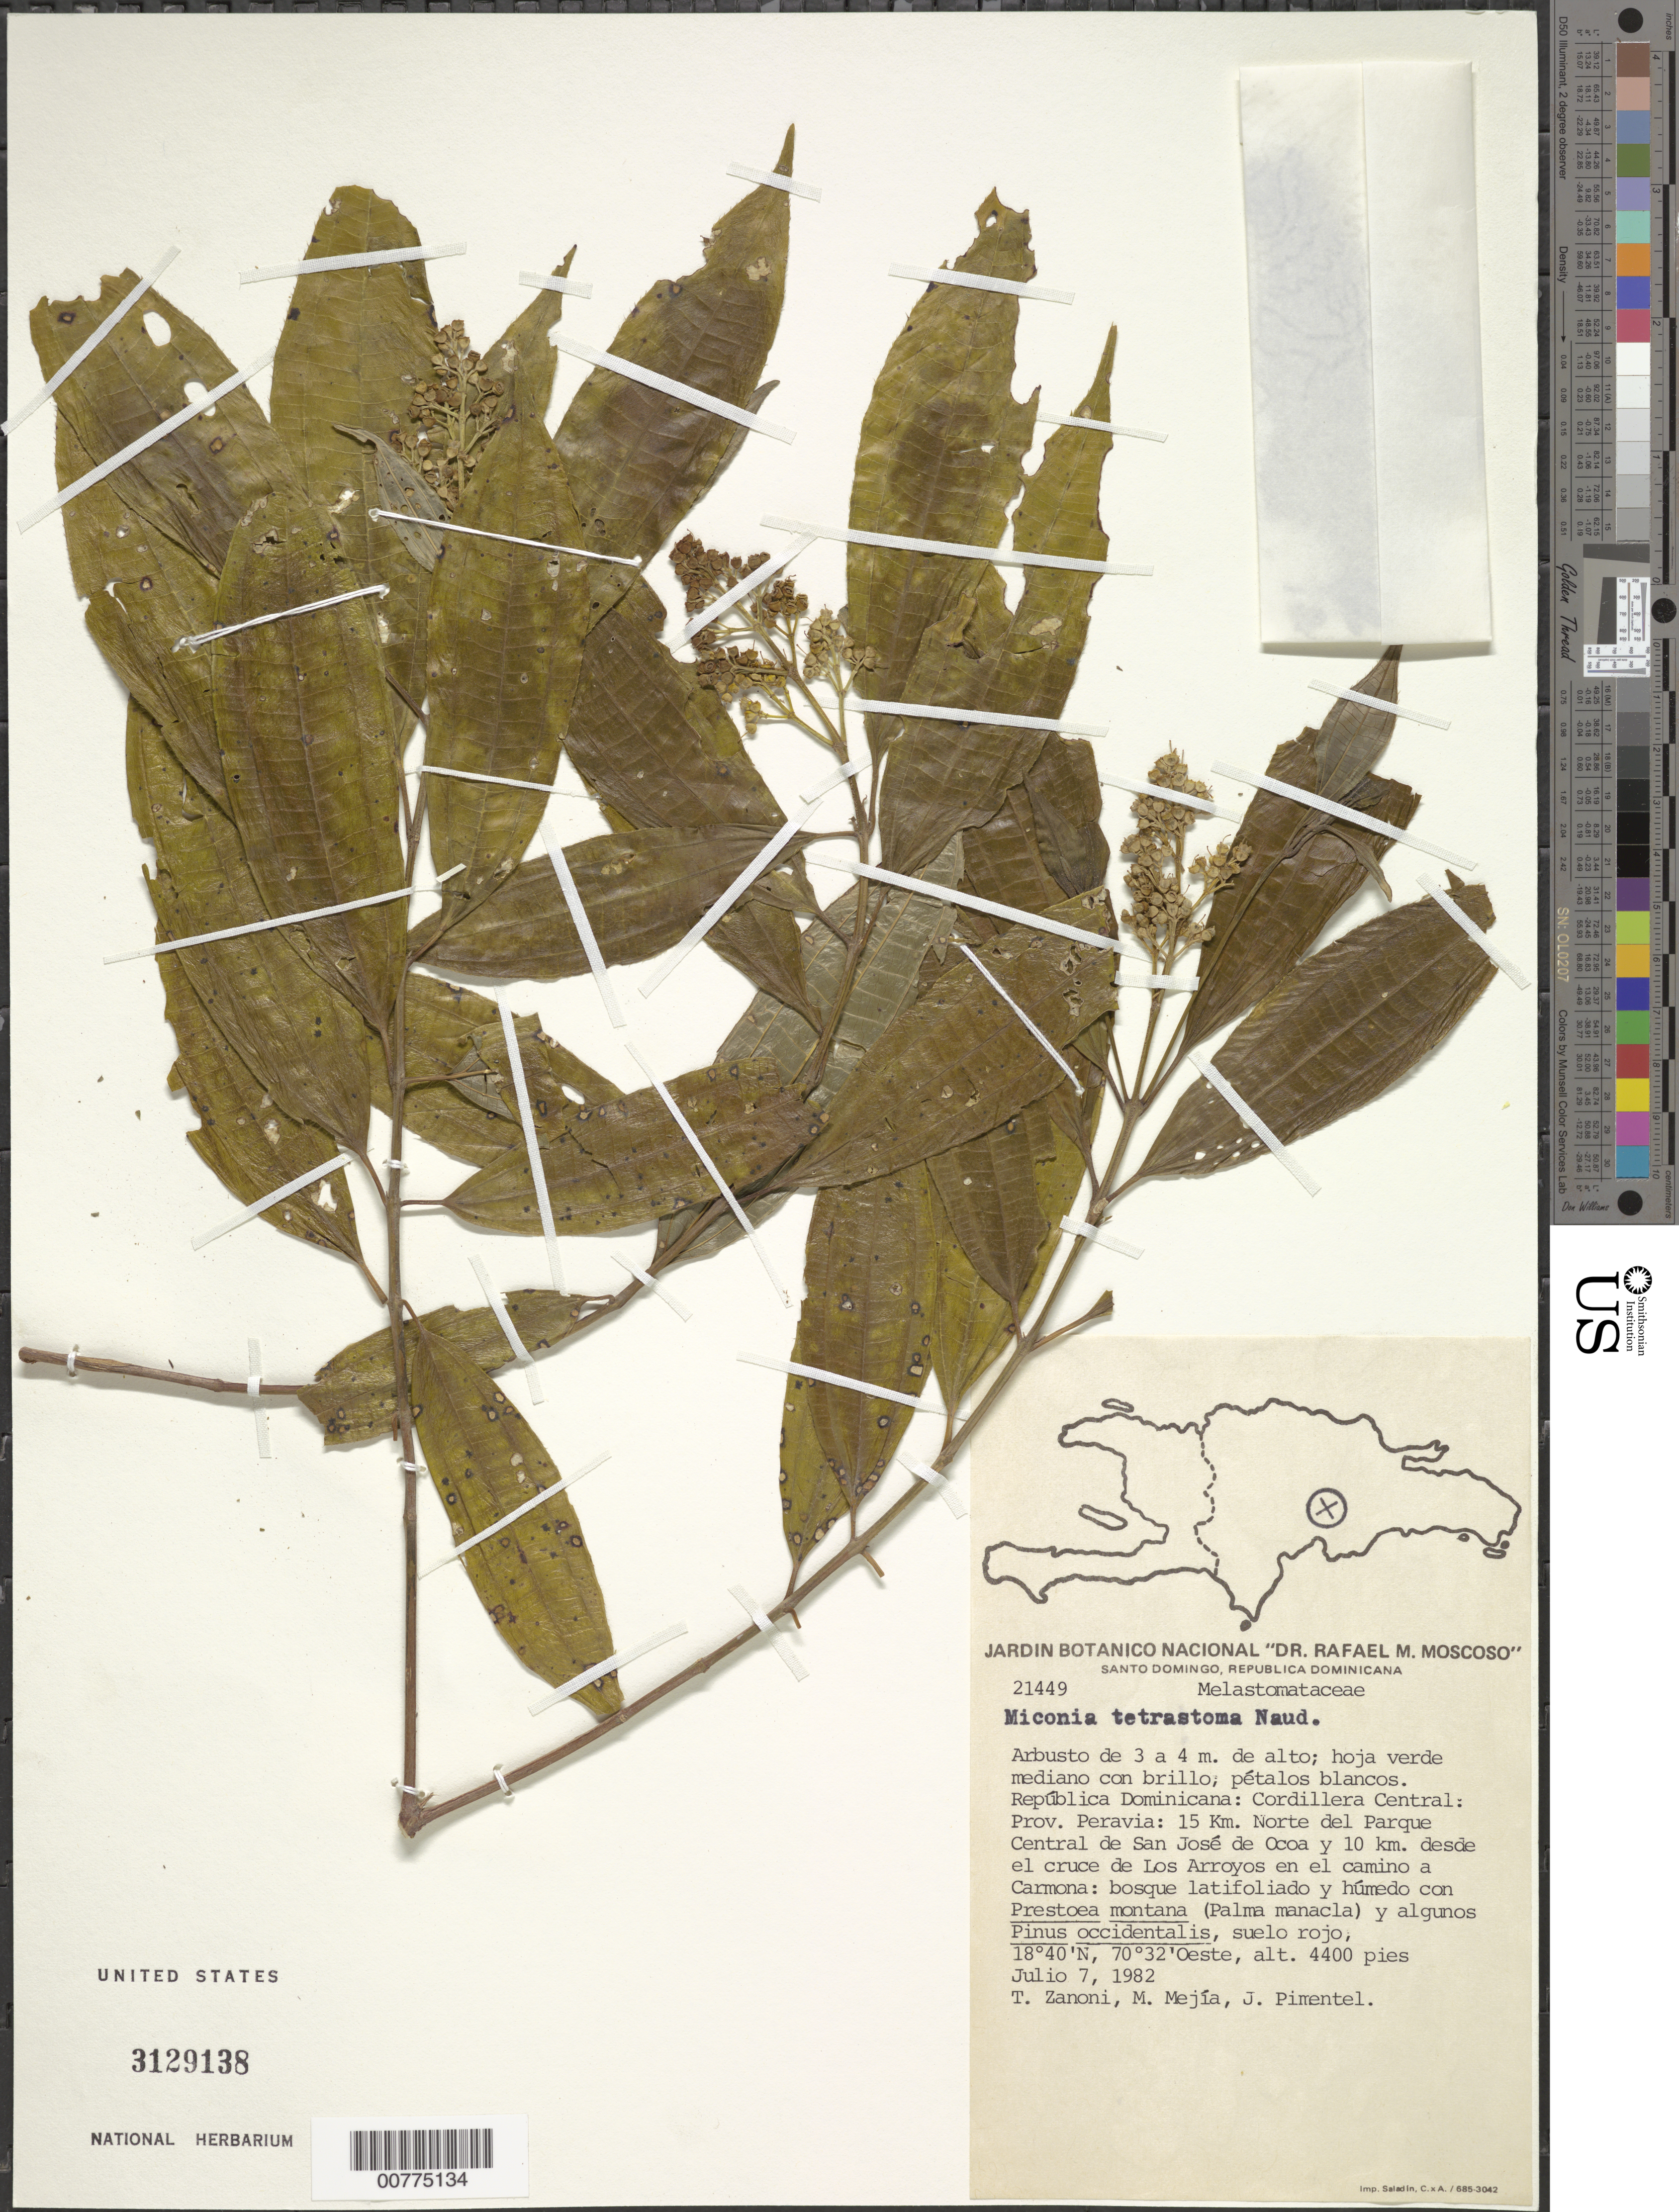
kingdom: Plantae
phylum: Tracheophyta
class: Magnoliopsida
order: Myrtales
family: Melastomataceae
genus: Miconia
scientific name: Miconia tetrastoma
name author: Naudin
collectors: T. A. Zanoni, M. Mejia & J. Pimentel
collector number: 21449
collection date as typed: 07 Jul 1982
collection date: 1982-07-07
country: Dominican Republic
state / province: Peravia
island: Hispaniola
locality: Cordillera Central, 15 km N of San José de Ocoa Central Park and 10 km from Los Arroyos cross-road in the Carmona road.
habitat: Broadleaf and humid forest, with Prestoea montana (manacla palm) and a few Pinus occidentalis; red soil.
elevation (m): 1341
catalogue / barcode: US 3129138